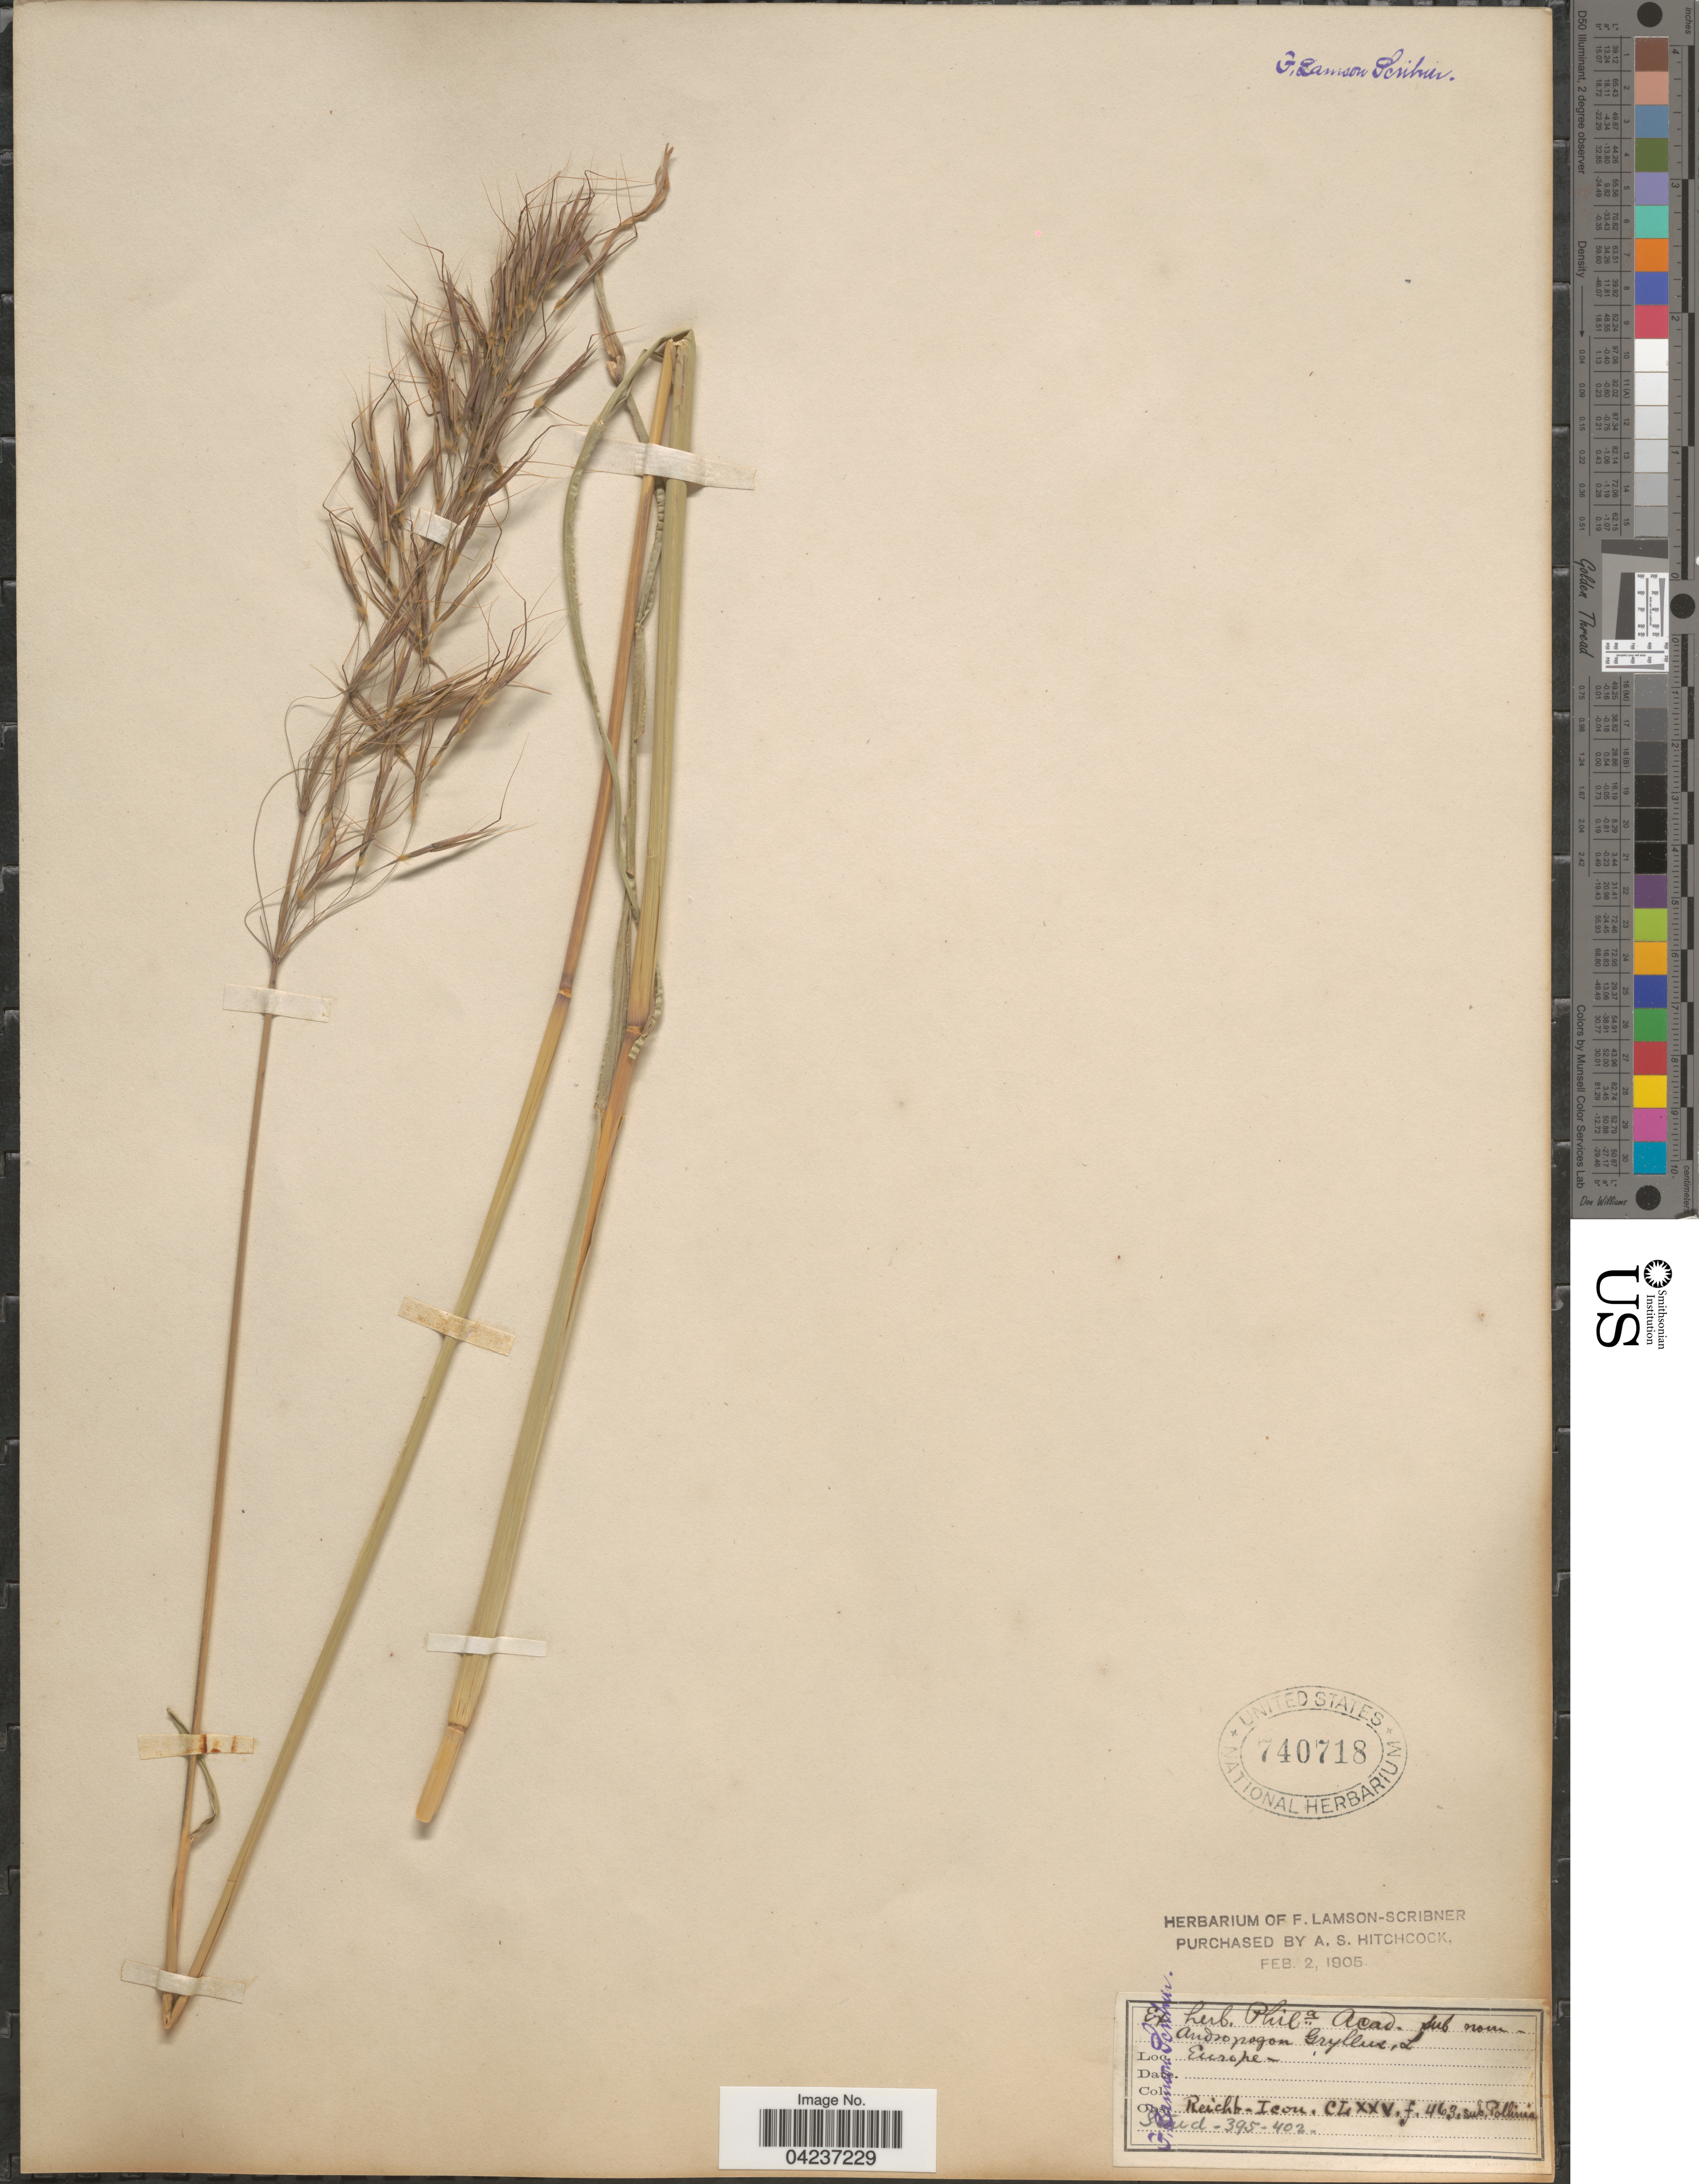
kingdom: Plantae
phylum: Tracheophyta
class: Liliopsida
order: Poales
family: Poaceae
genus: Chrysopogon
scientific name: Chrysopogon gryllus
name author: (L.) Trin.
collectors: Ex herb. Phila Acad.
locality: Europe.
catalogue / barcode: US 740718